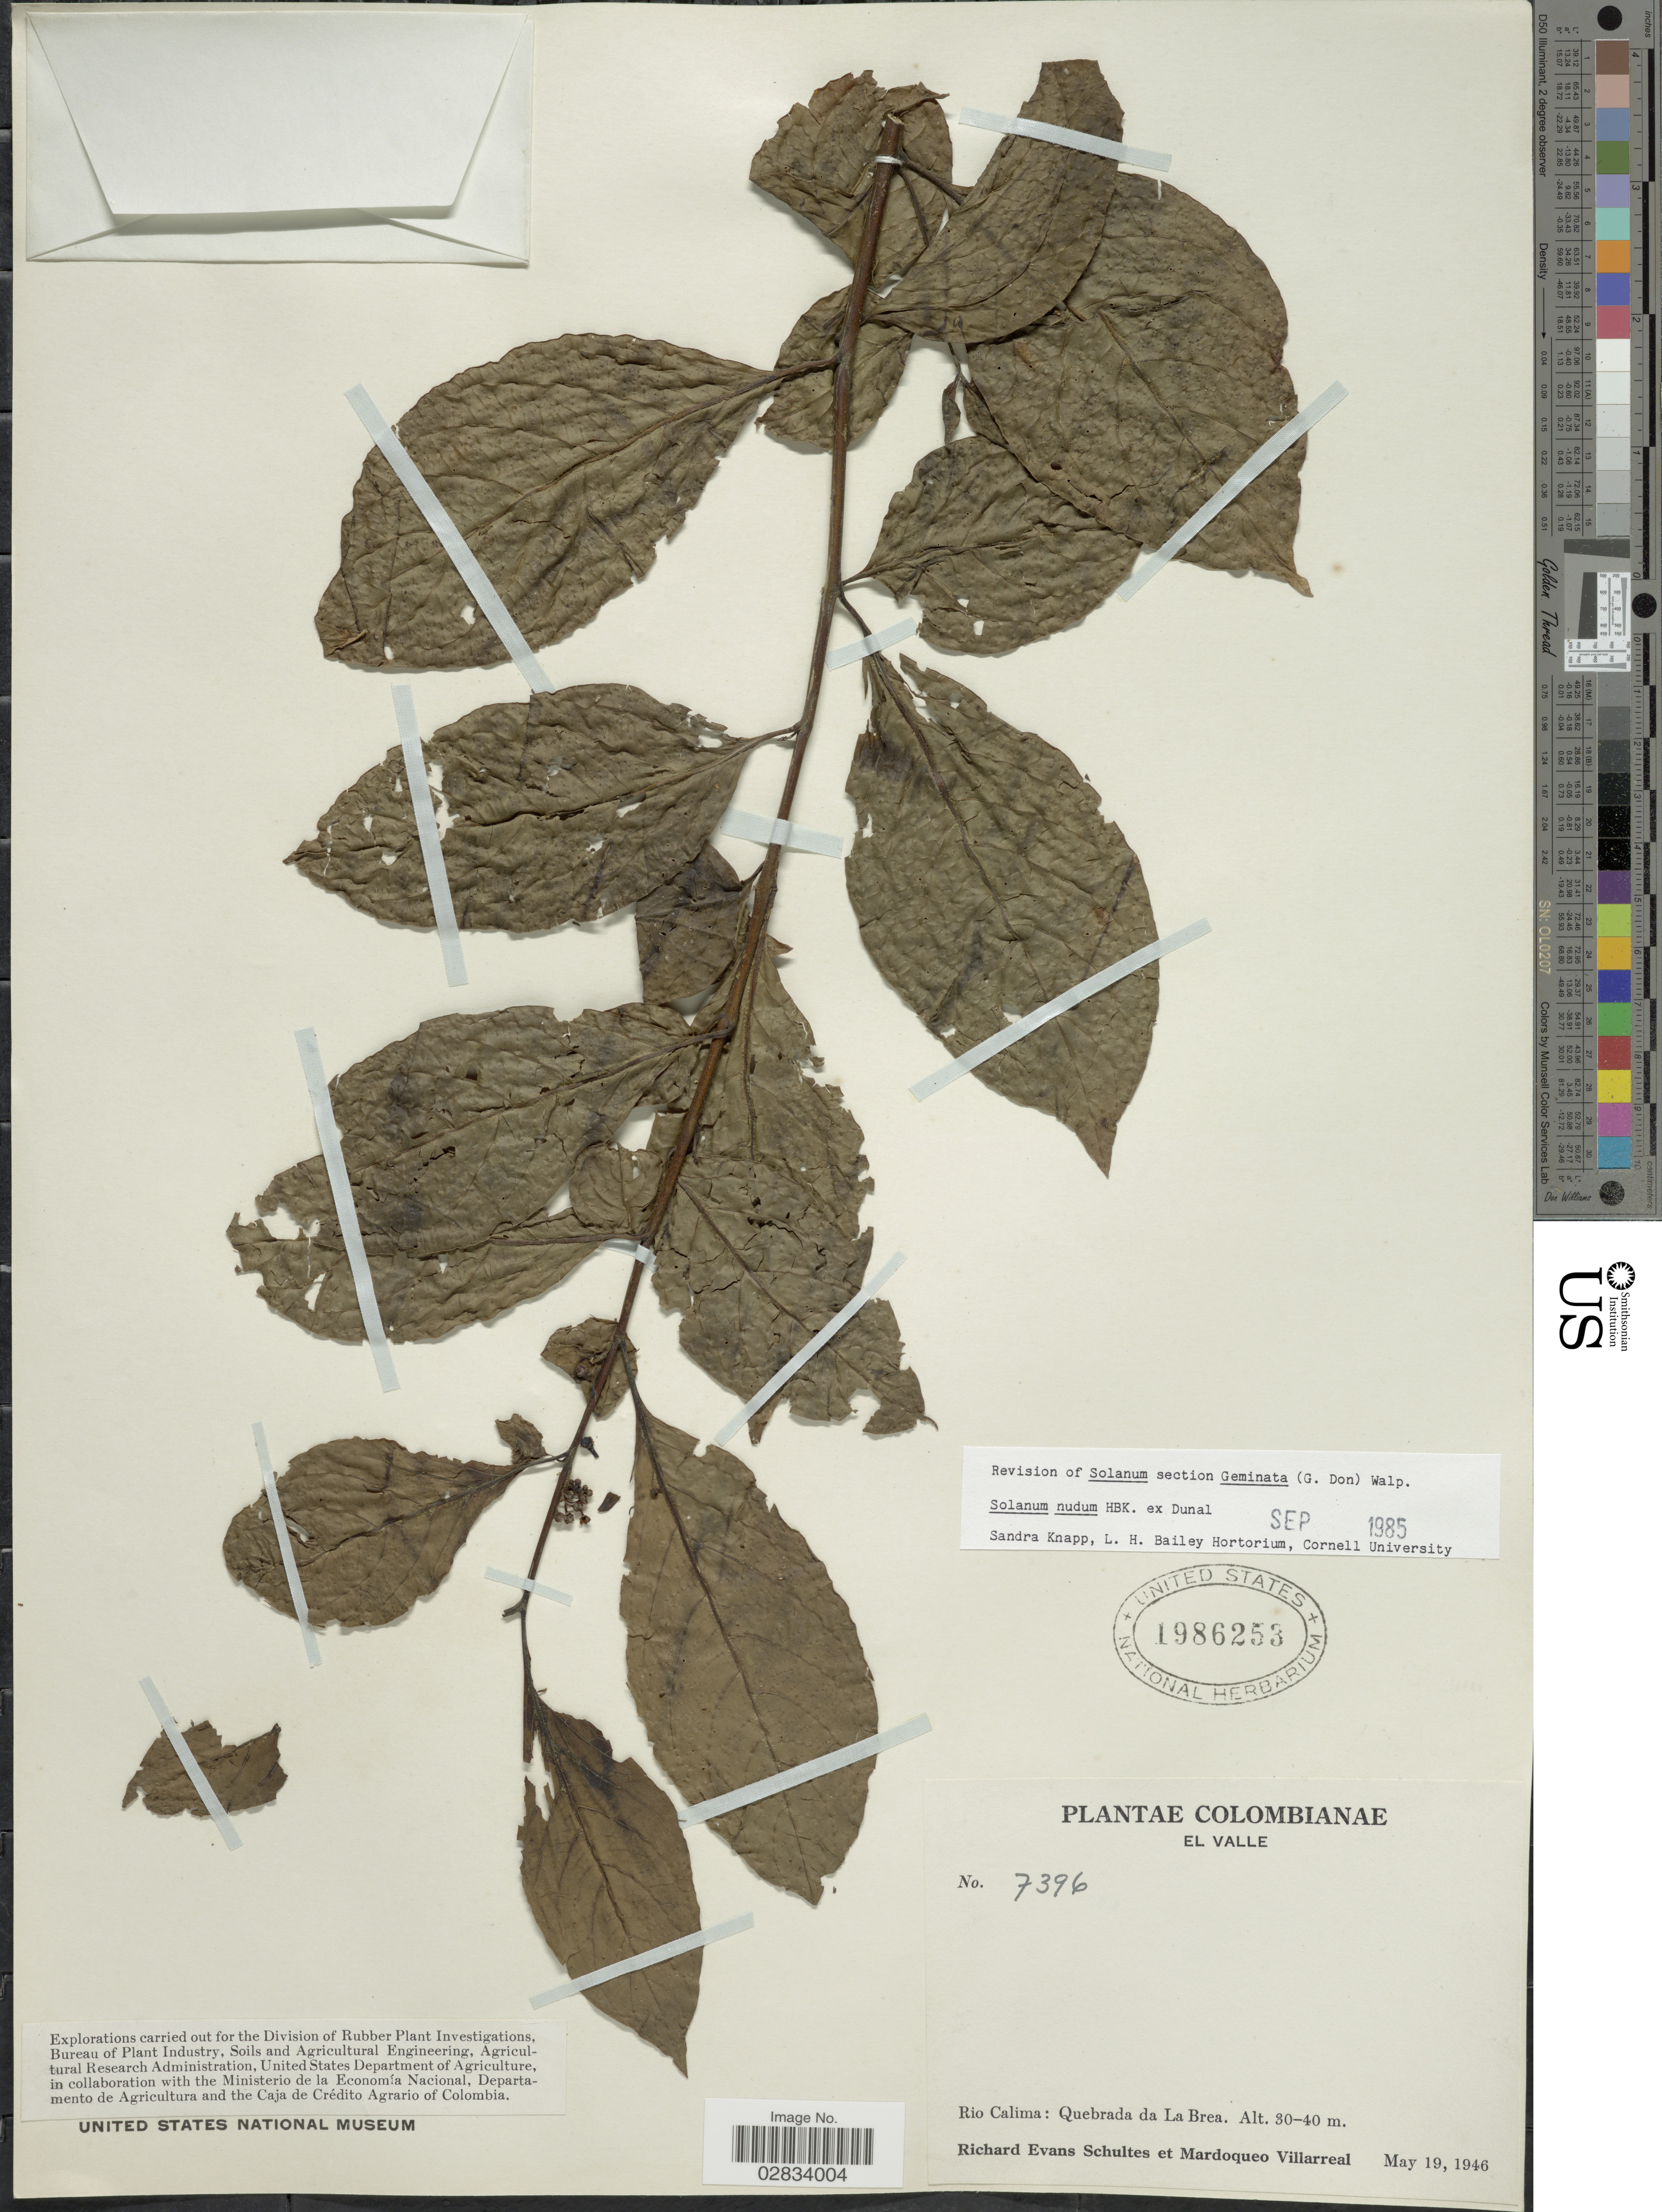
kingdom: Plantae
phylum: Tracheophyta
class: Magnoliopsida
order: Solanales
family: Solanaceae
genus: Solanum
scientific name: Solanum nudum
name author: Dunal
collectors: R. E. Schultes & M. Villarreal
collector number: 7396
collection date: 1946-05-19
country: Colombia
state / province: Valle del Cauca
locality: El Valle, Rio Calima: Quebrada de La Brea.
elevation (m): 30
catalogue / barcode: US 1986253